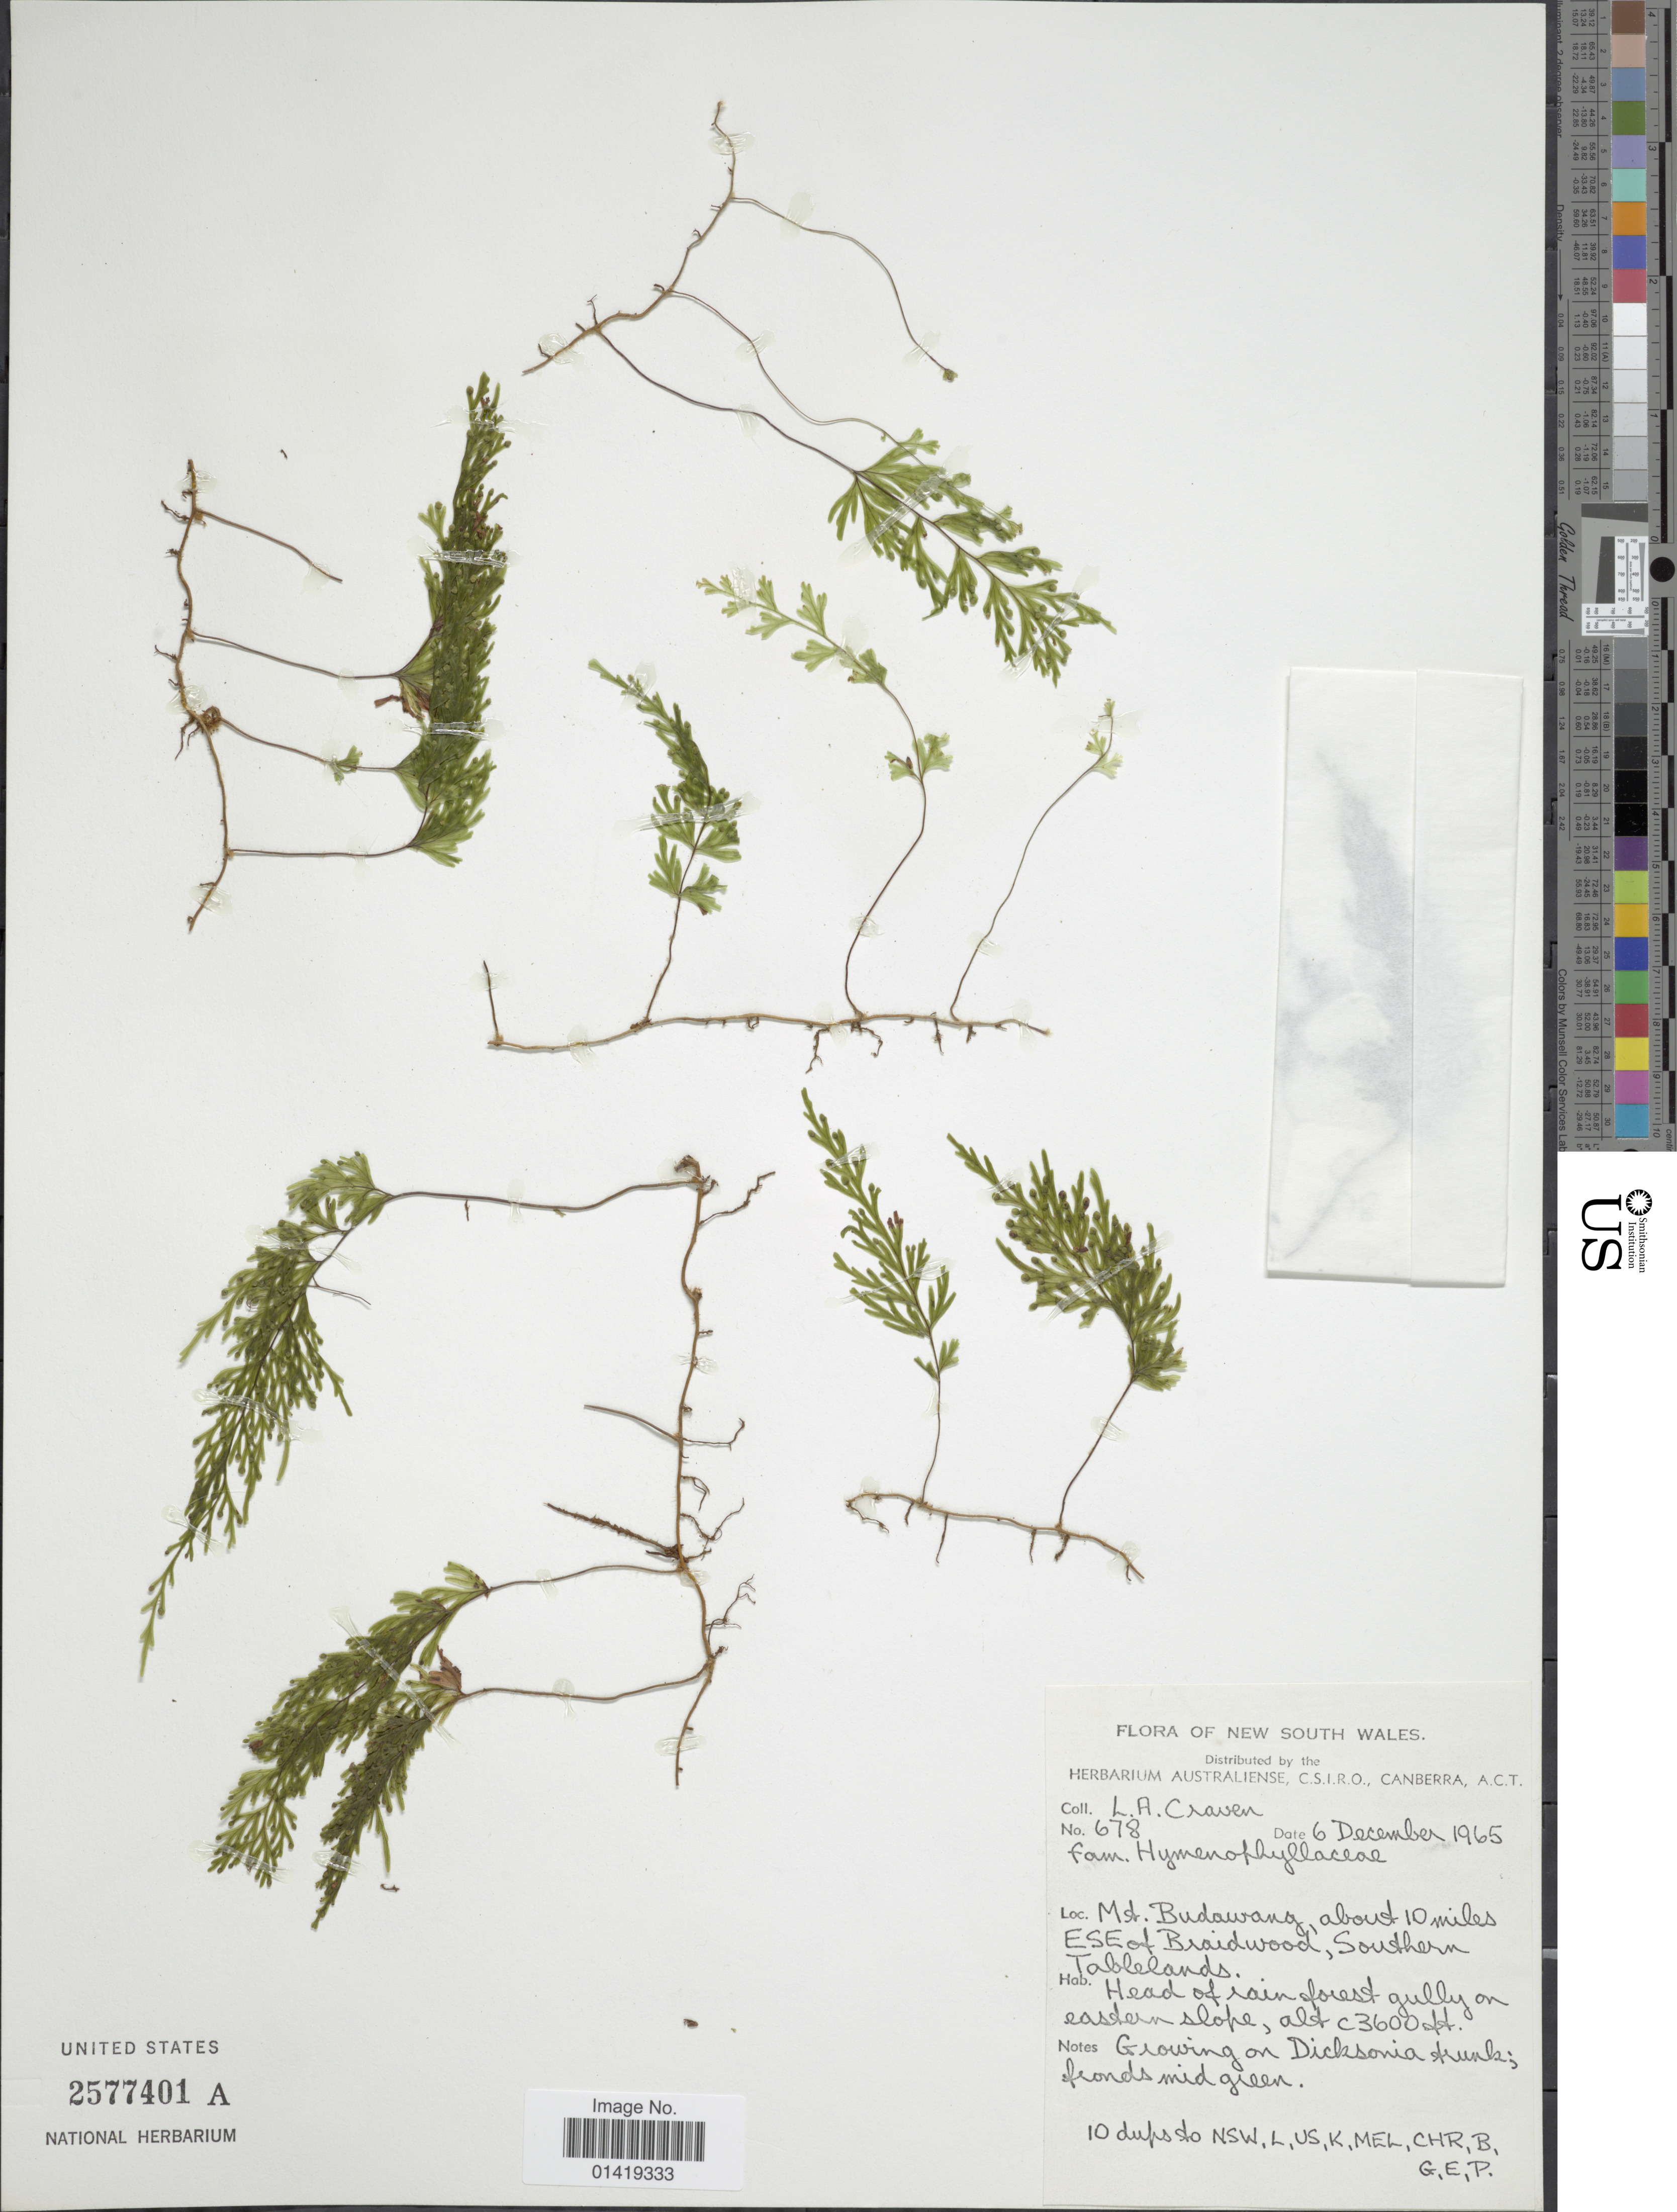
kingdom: Plantae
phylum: Tracheophyta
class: Polypodiopsida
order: Hymenophyllales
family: Hymenophyllaceae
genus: Hymenophyllum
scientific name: Hymenophyllum sp.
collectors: L. A. Craven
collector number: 678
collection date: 1965-12-06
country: Australia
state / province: New South Wales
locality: Mst Budawang about 10 miles ESE of Braidwood, southern Tablelands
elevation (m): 1097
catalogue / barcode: US 2577401A